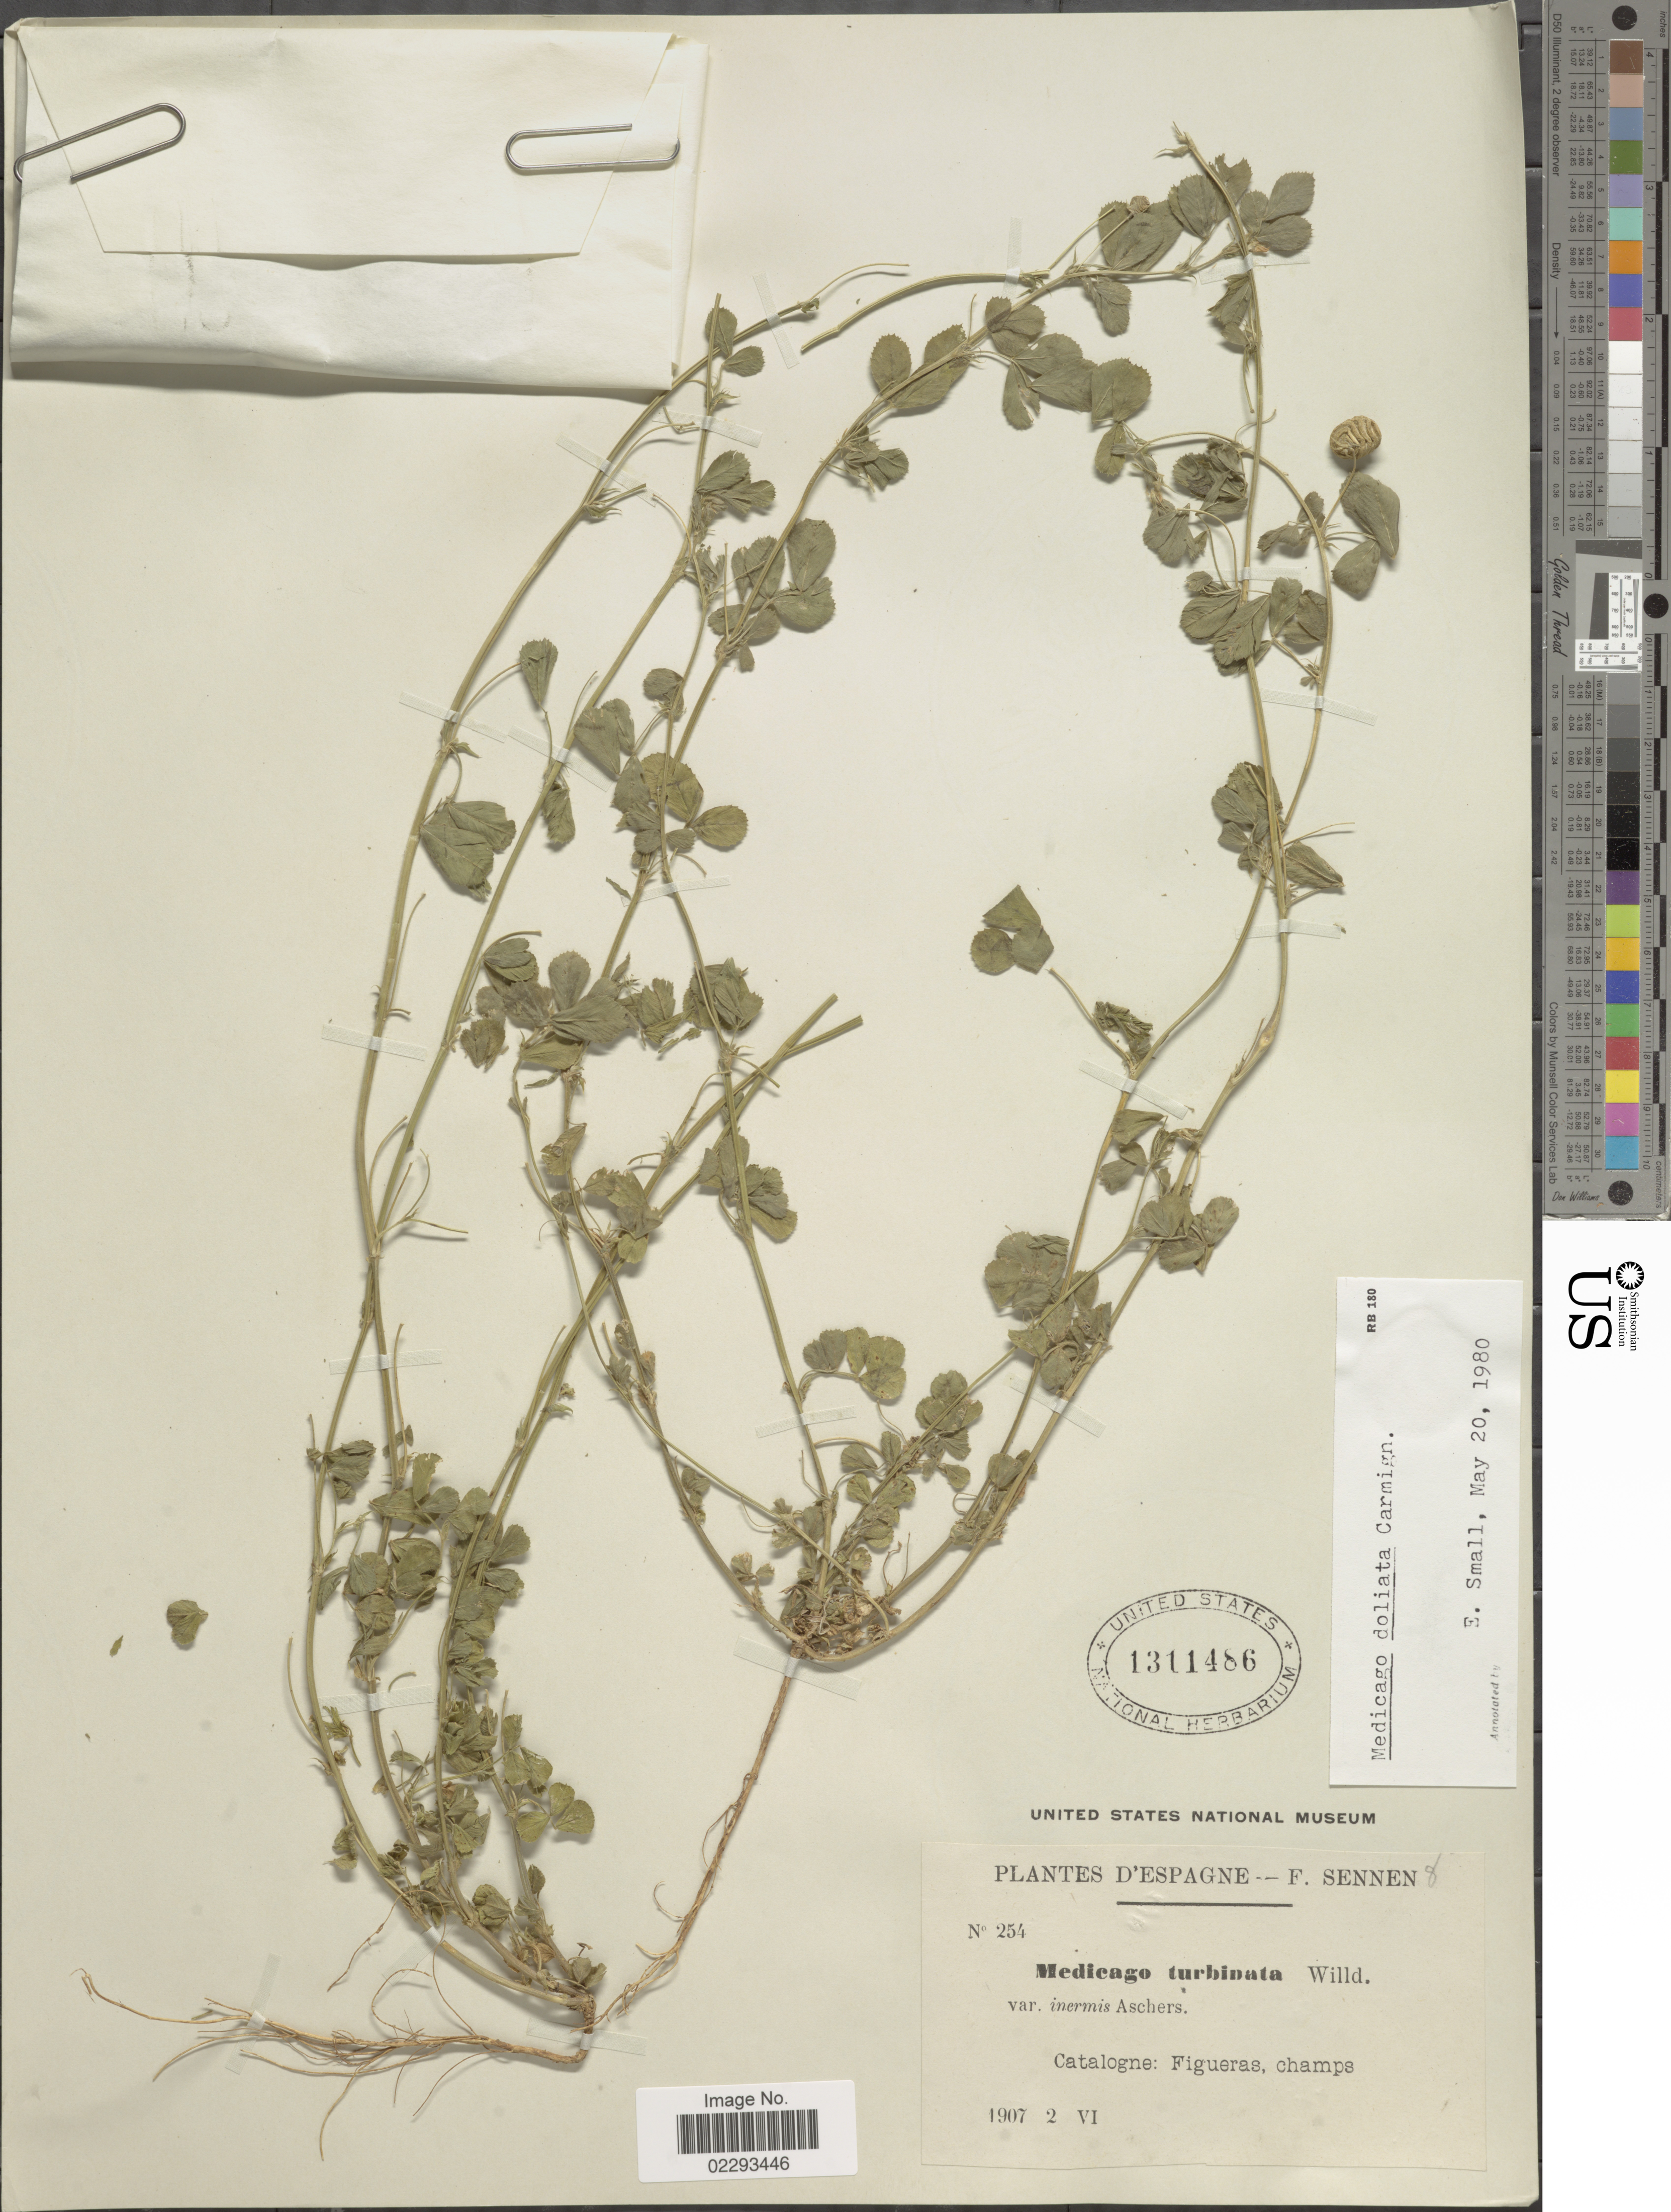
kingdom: Plantae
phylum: Tracheophyta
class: Magnoliopsida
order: Fabales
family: Fabaceae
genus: Medicago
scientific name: Medicago doliata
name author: Carmign.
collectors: E. Sennen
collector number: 254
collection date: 1907-06-02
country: Spain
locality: Catalogne: Figueras, champs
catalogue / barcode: US 1311486